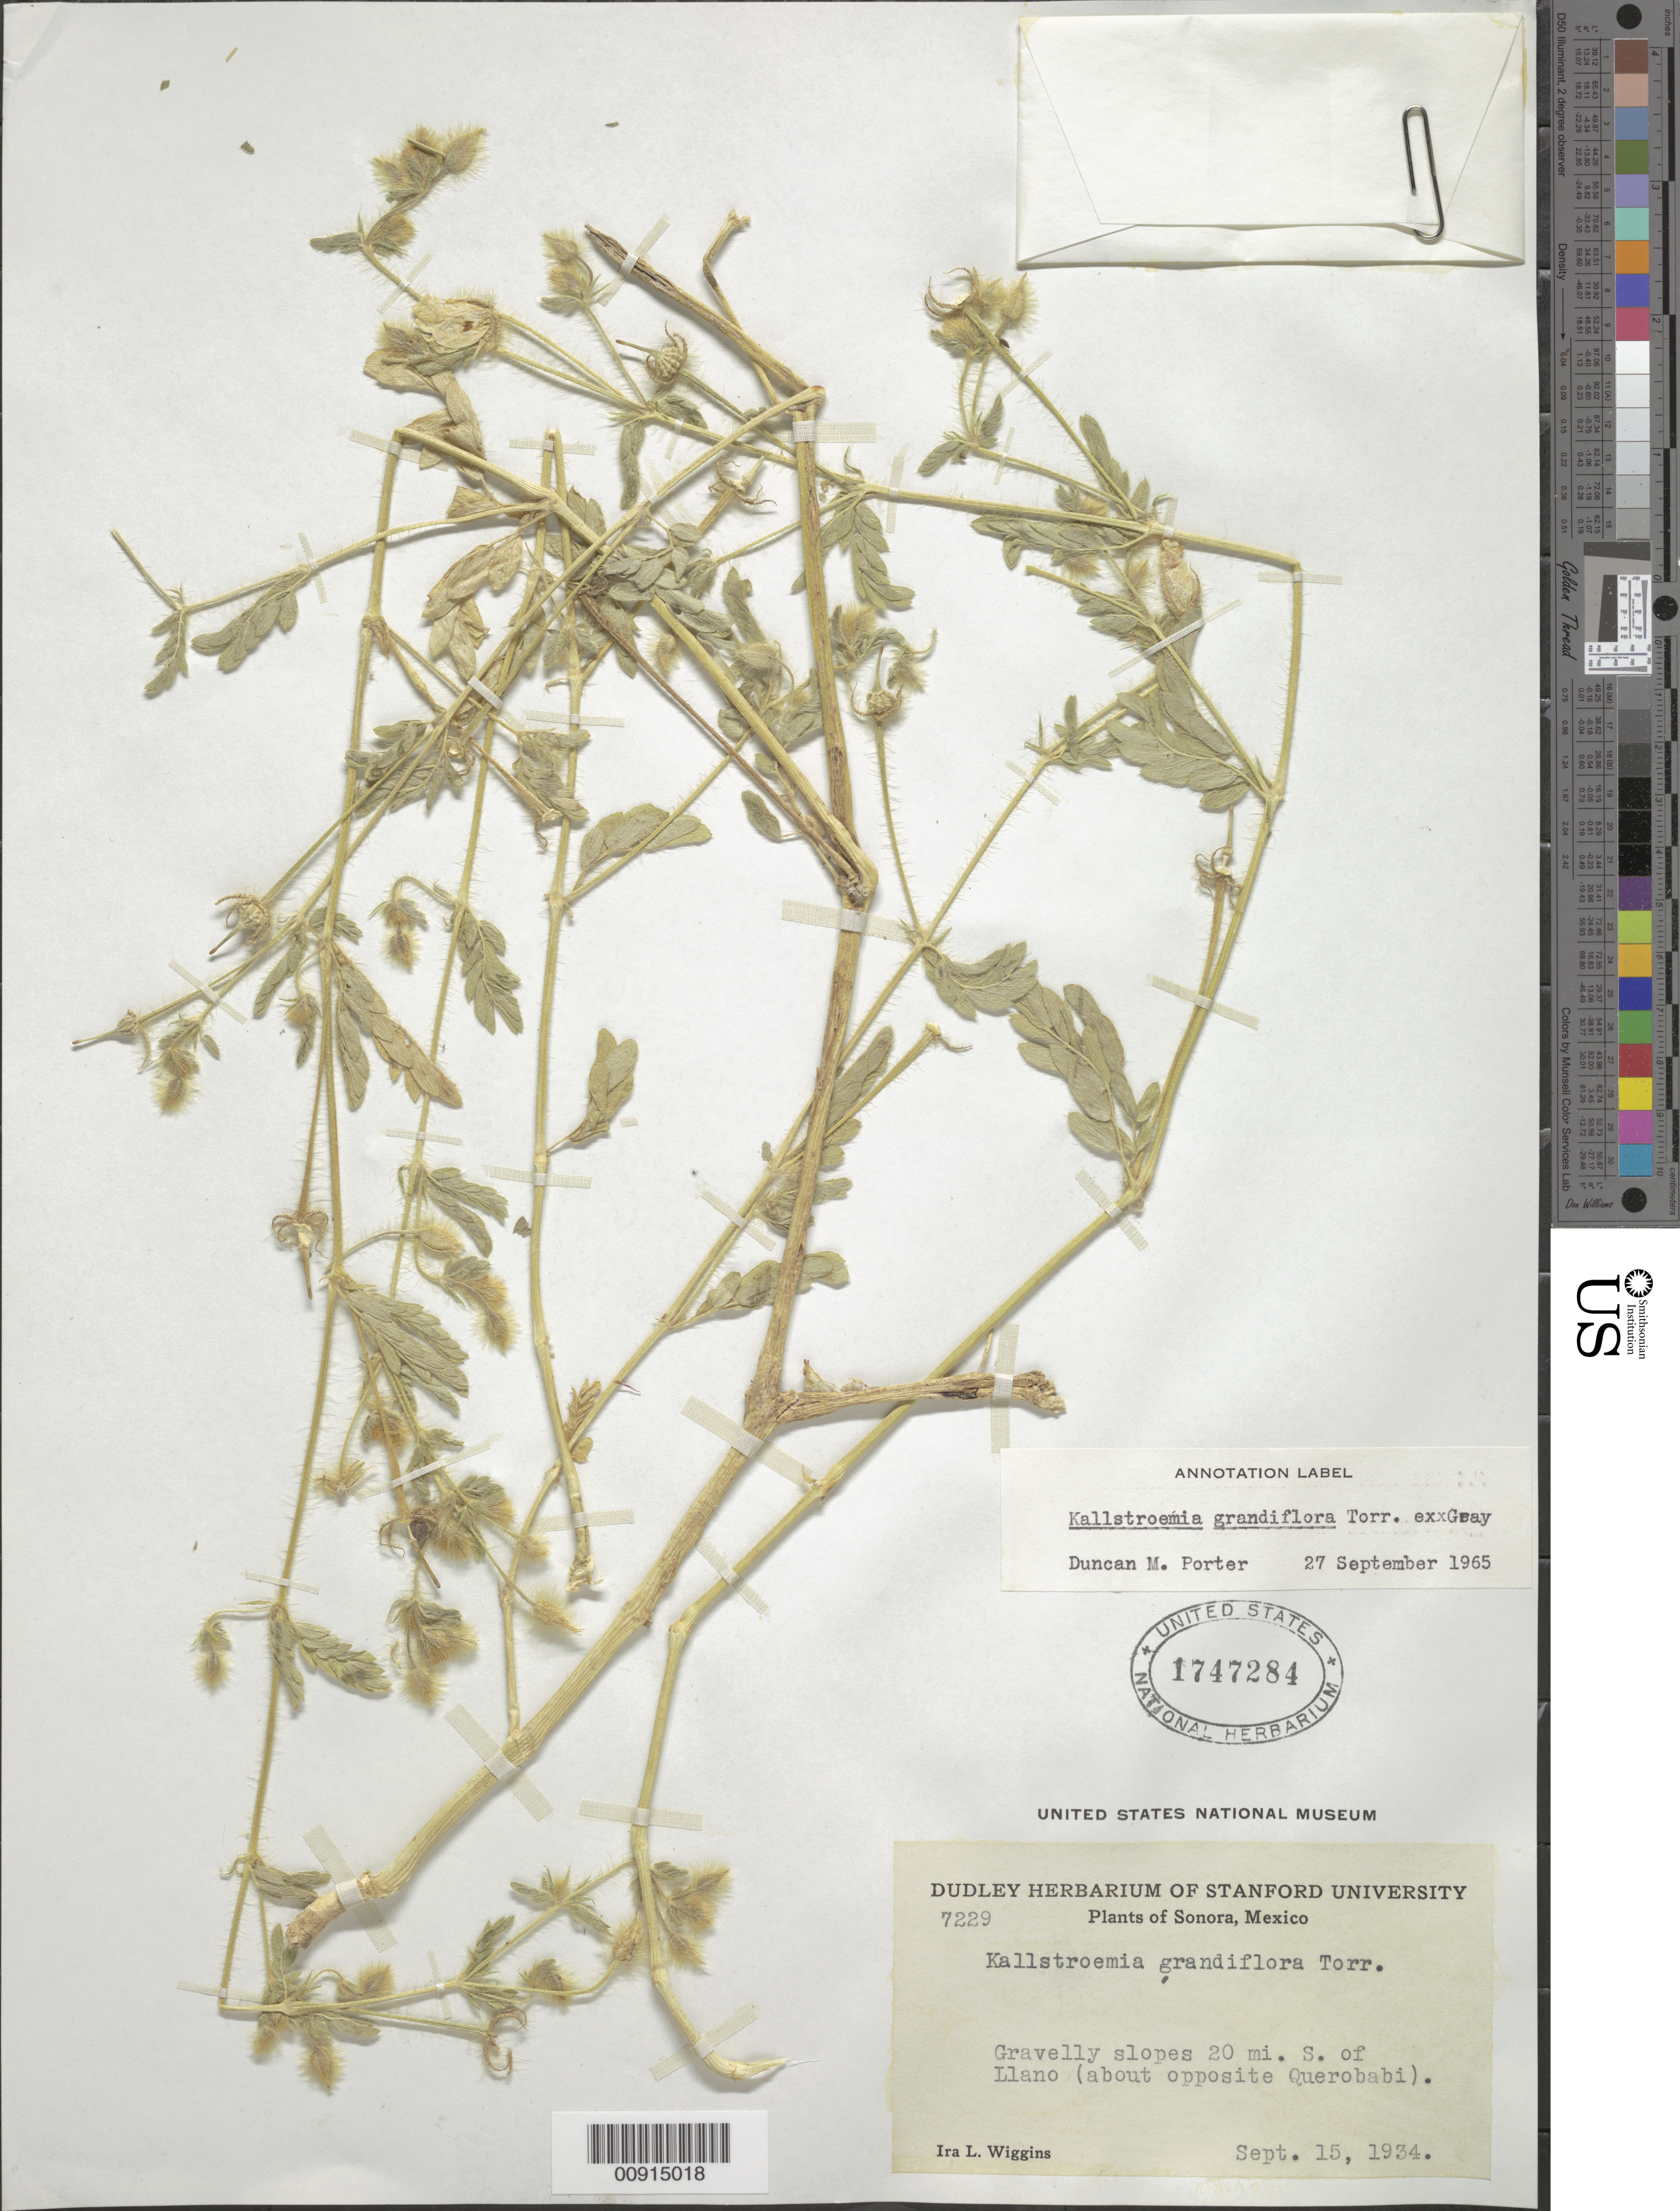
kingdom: Plantae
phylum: Tracheophyta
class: Magnoliopsida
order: Zygophyllales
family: Zygophyllaceae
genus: Kallstroemia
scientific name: Kallstroemia grandiflora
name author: Torr. ex A. Gray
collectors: I. L. Wiggins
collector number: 7229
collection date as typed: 15 Sep 1934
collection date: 1934-09-15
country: Mexico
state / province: Sonora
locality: Sonora: 20 mi. S of Llano (about opposite Querobabi).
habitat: Gravelly slopes.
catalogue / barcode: US 1747284